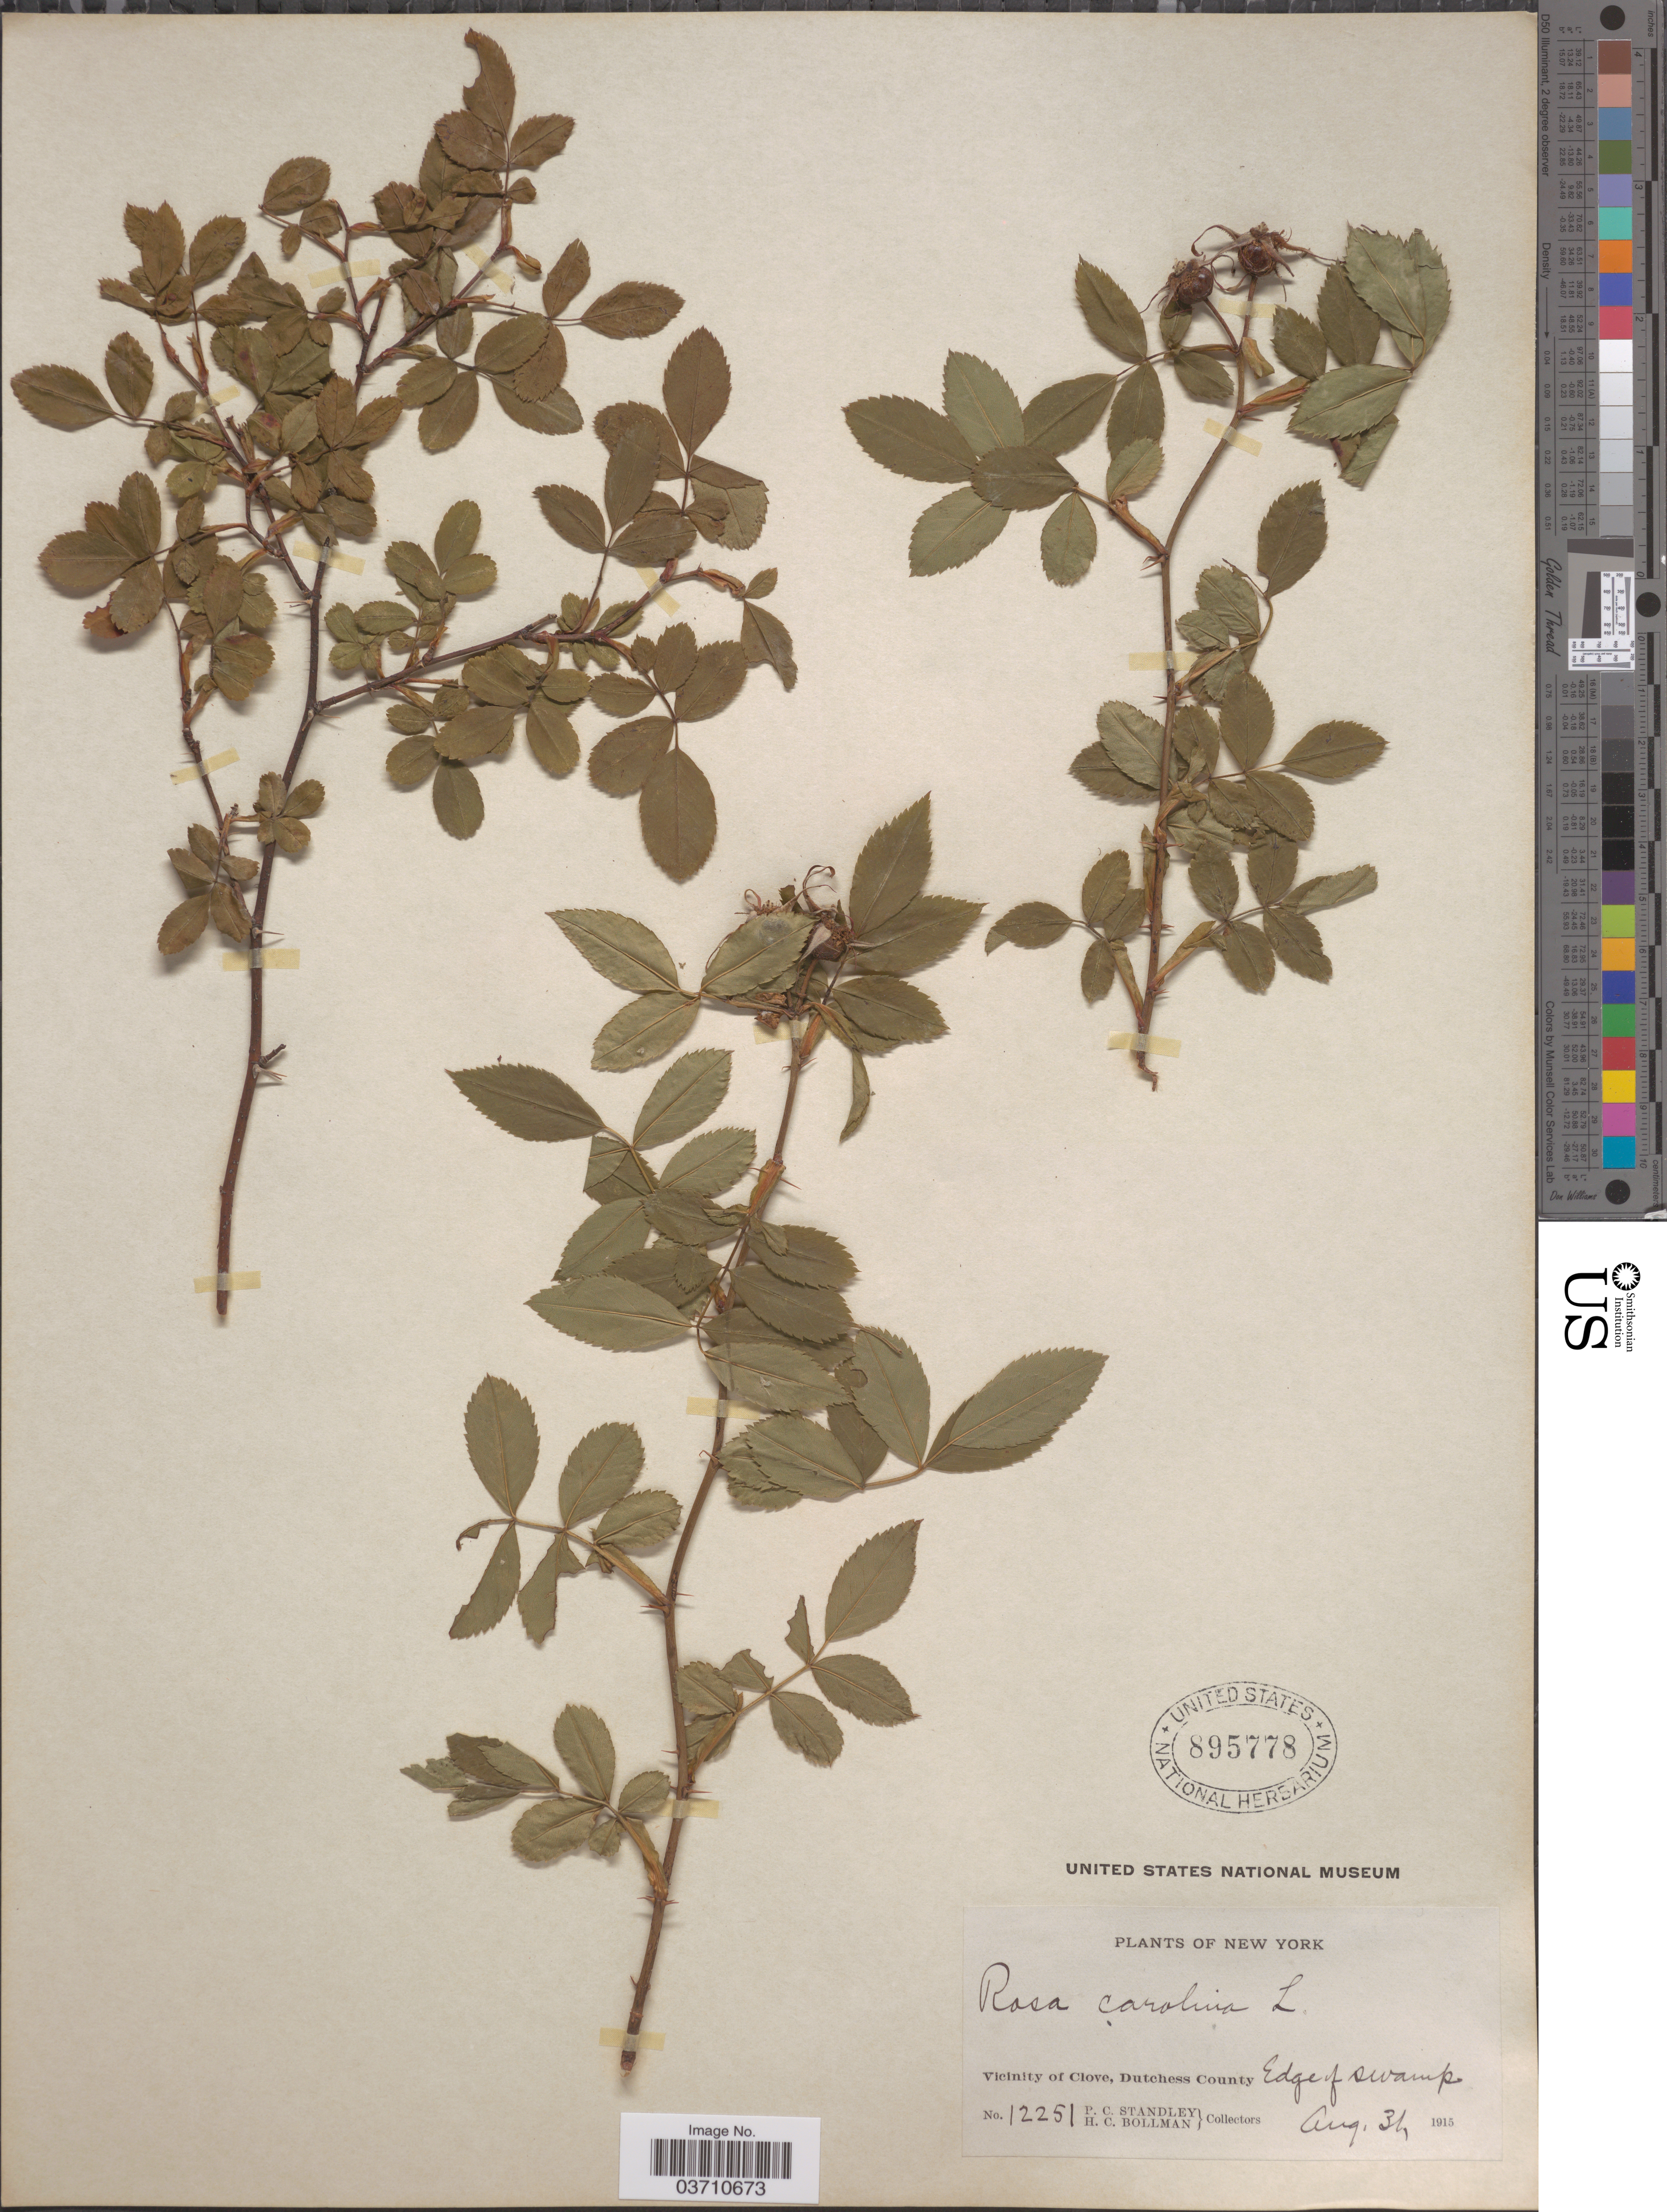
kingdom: Plantae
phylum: Tracheophyta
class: Magnoliopsida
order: Rosales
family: Rosaceae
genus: Rosa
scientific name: Rosa carolina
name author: L.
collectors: P. C. Standley & H. C. Bollman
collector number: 12251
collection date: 1915-08-31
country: United States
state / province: New York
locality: Vicinity of Clove, Dutchess County. Edge of swamp.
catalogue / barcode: US 895778